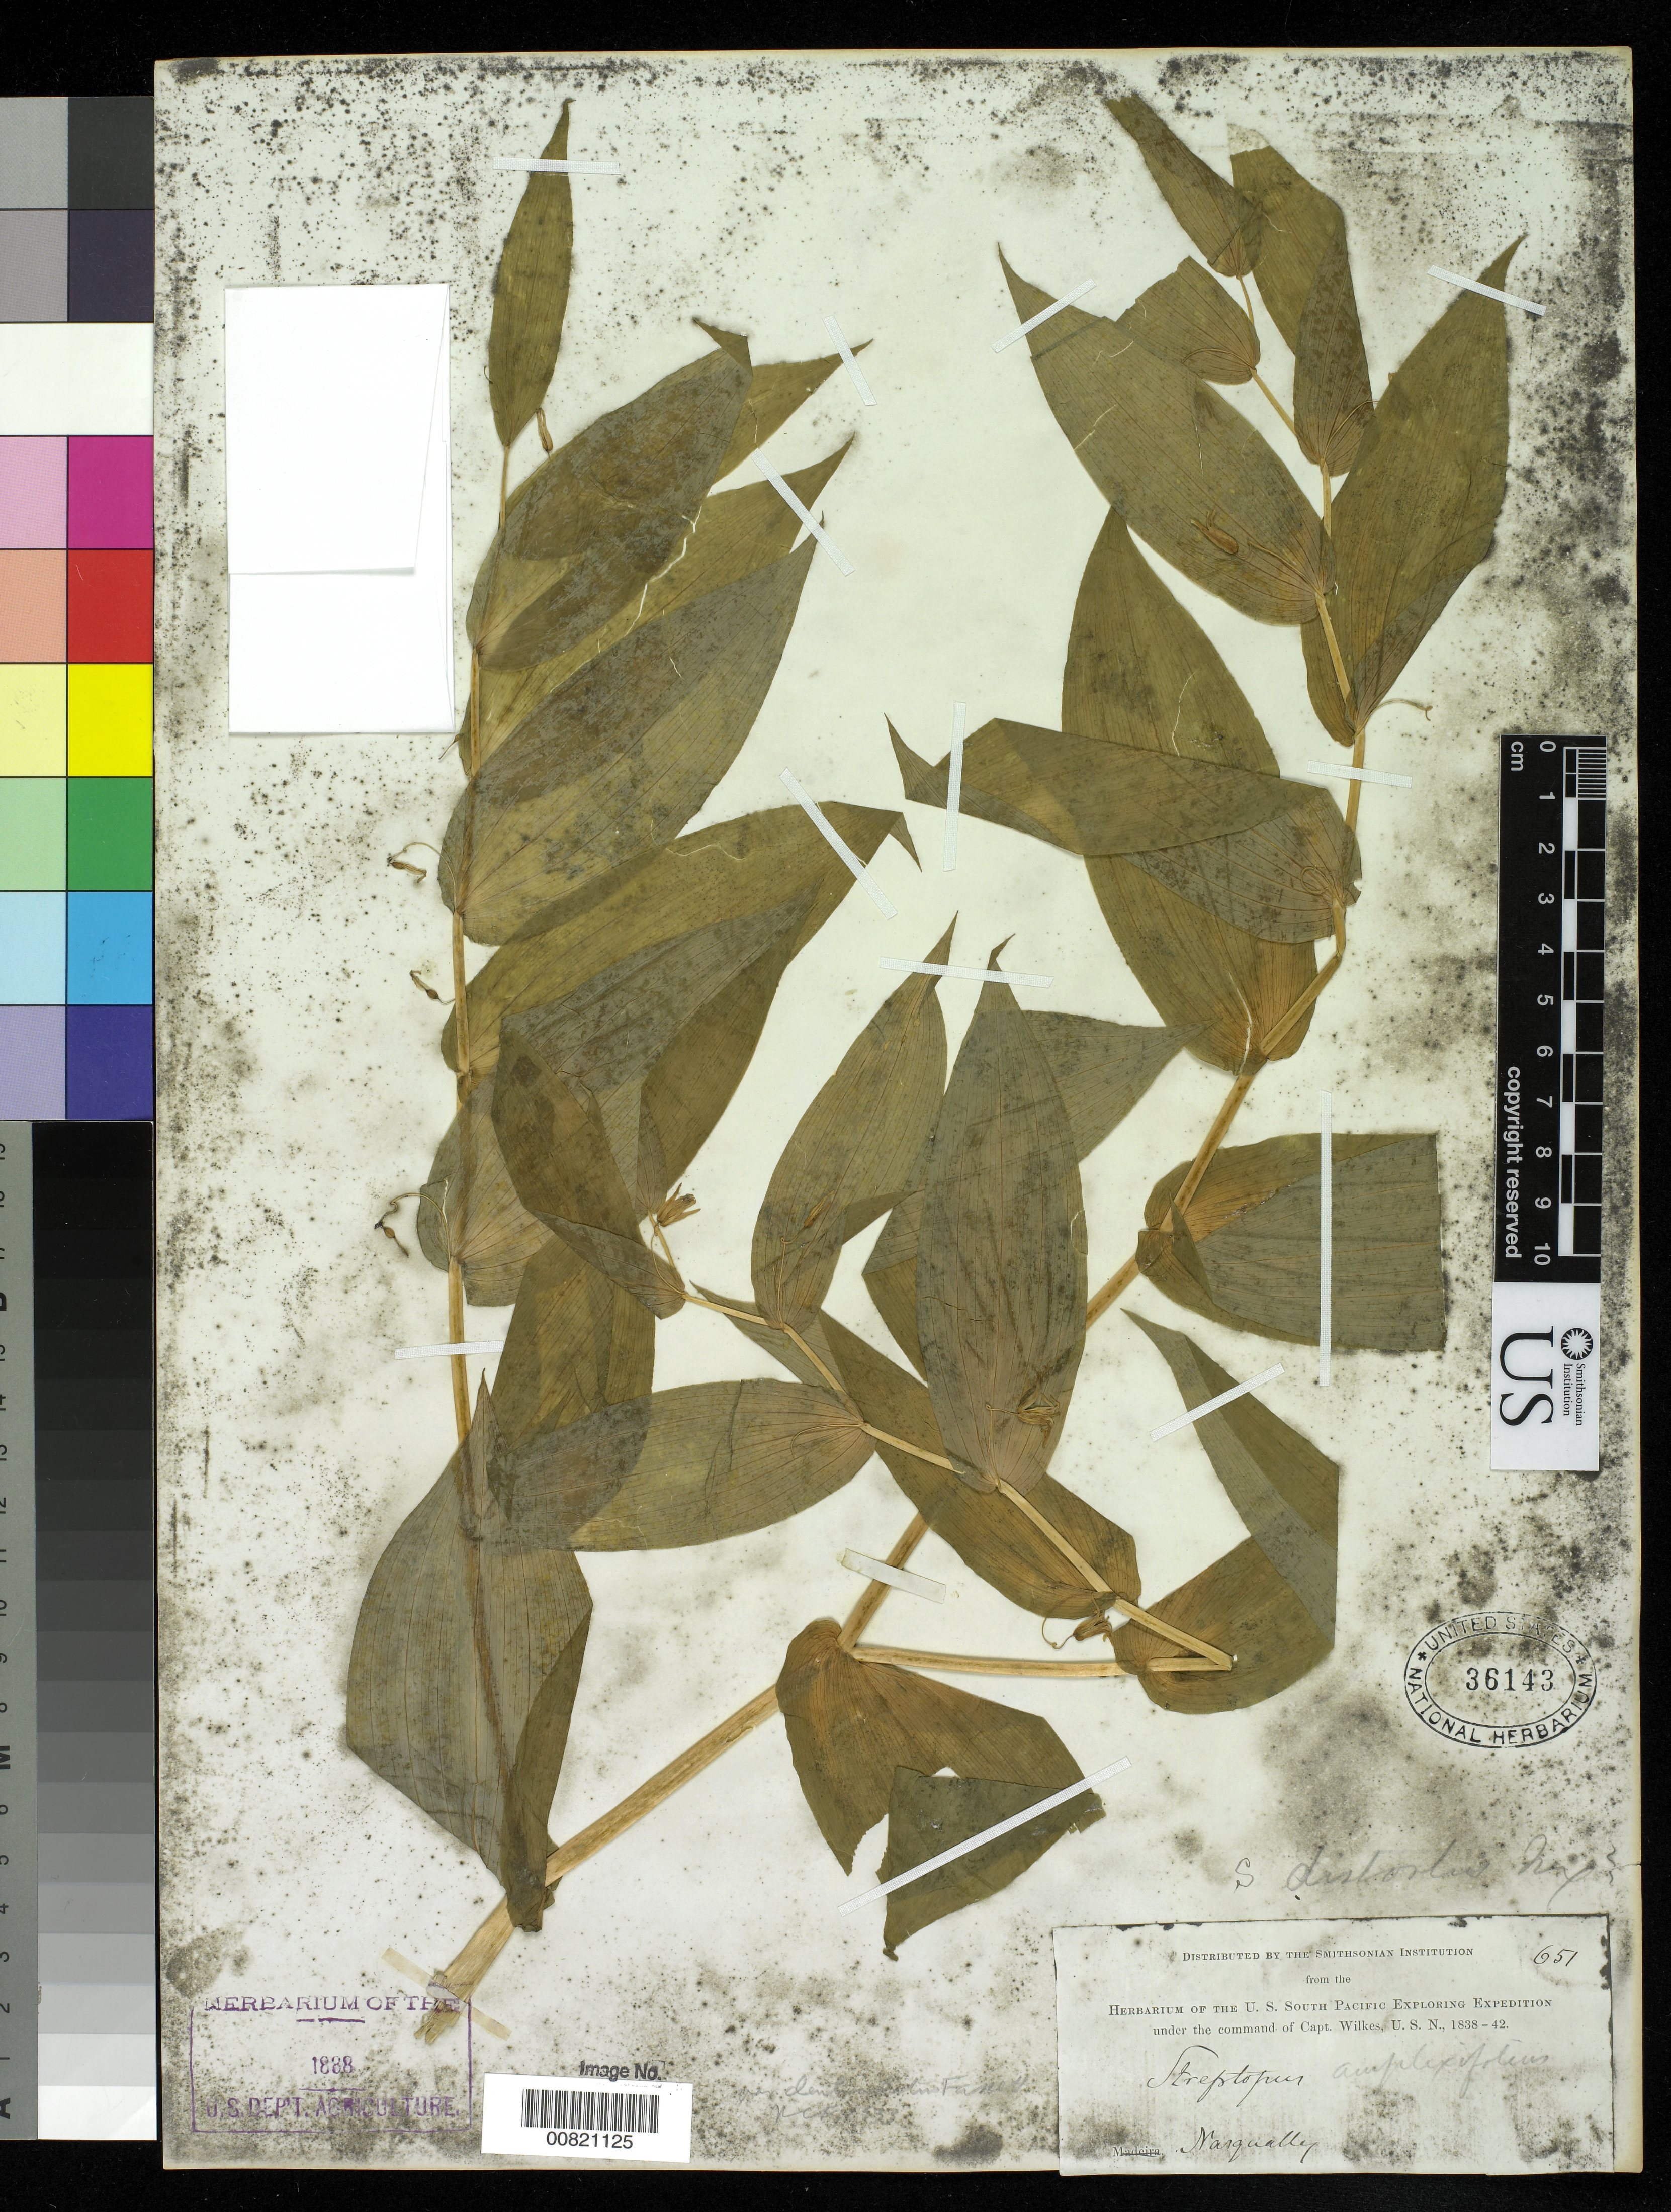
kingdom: Plantae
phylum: Tracheophyta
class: Liliopsida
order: Liliales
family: Liliaceae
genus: Streptopus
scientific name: Streptopus amplexifolius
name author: (L.) DC.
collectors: Wilkes Explor. Exped.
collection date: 1838/1842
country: United States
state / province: Washington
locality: Nisqually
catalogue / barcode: US 36143